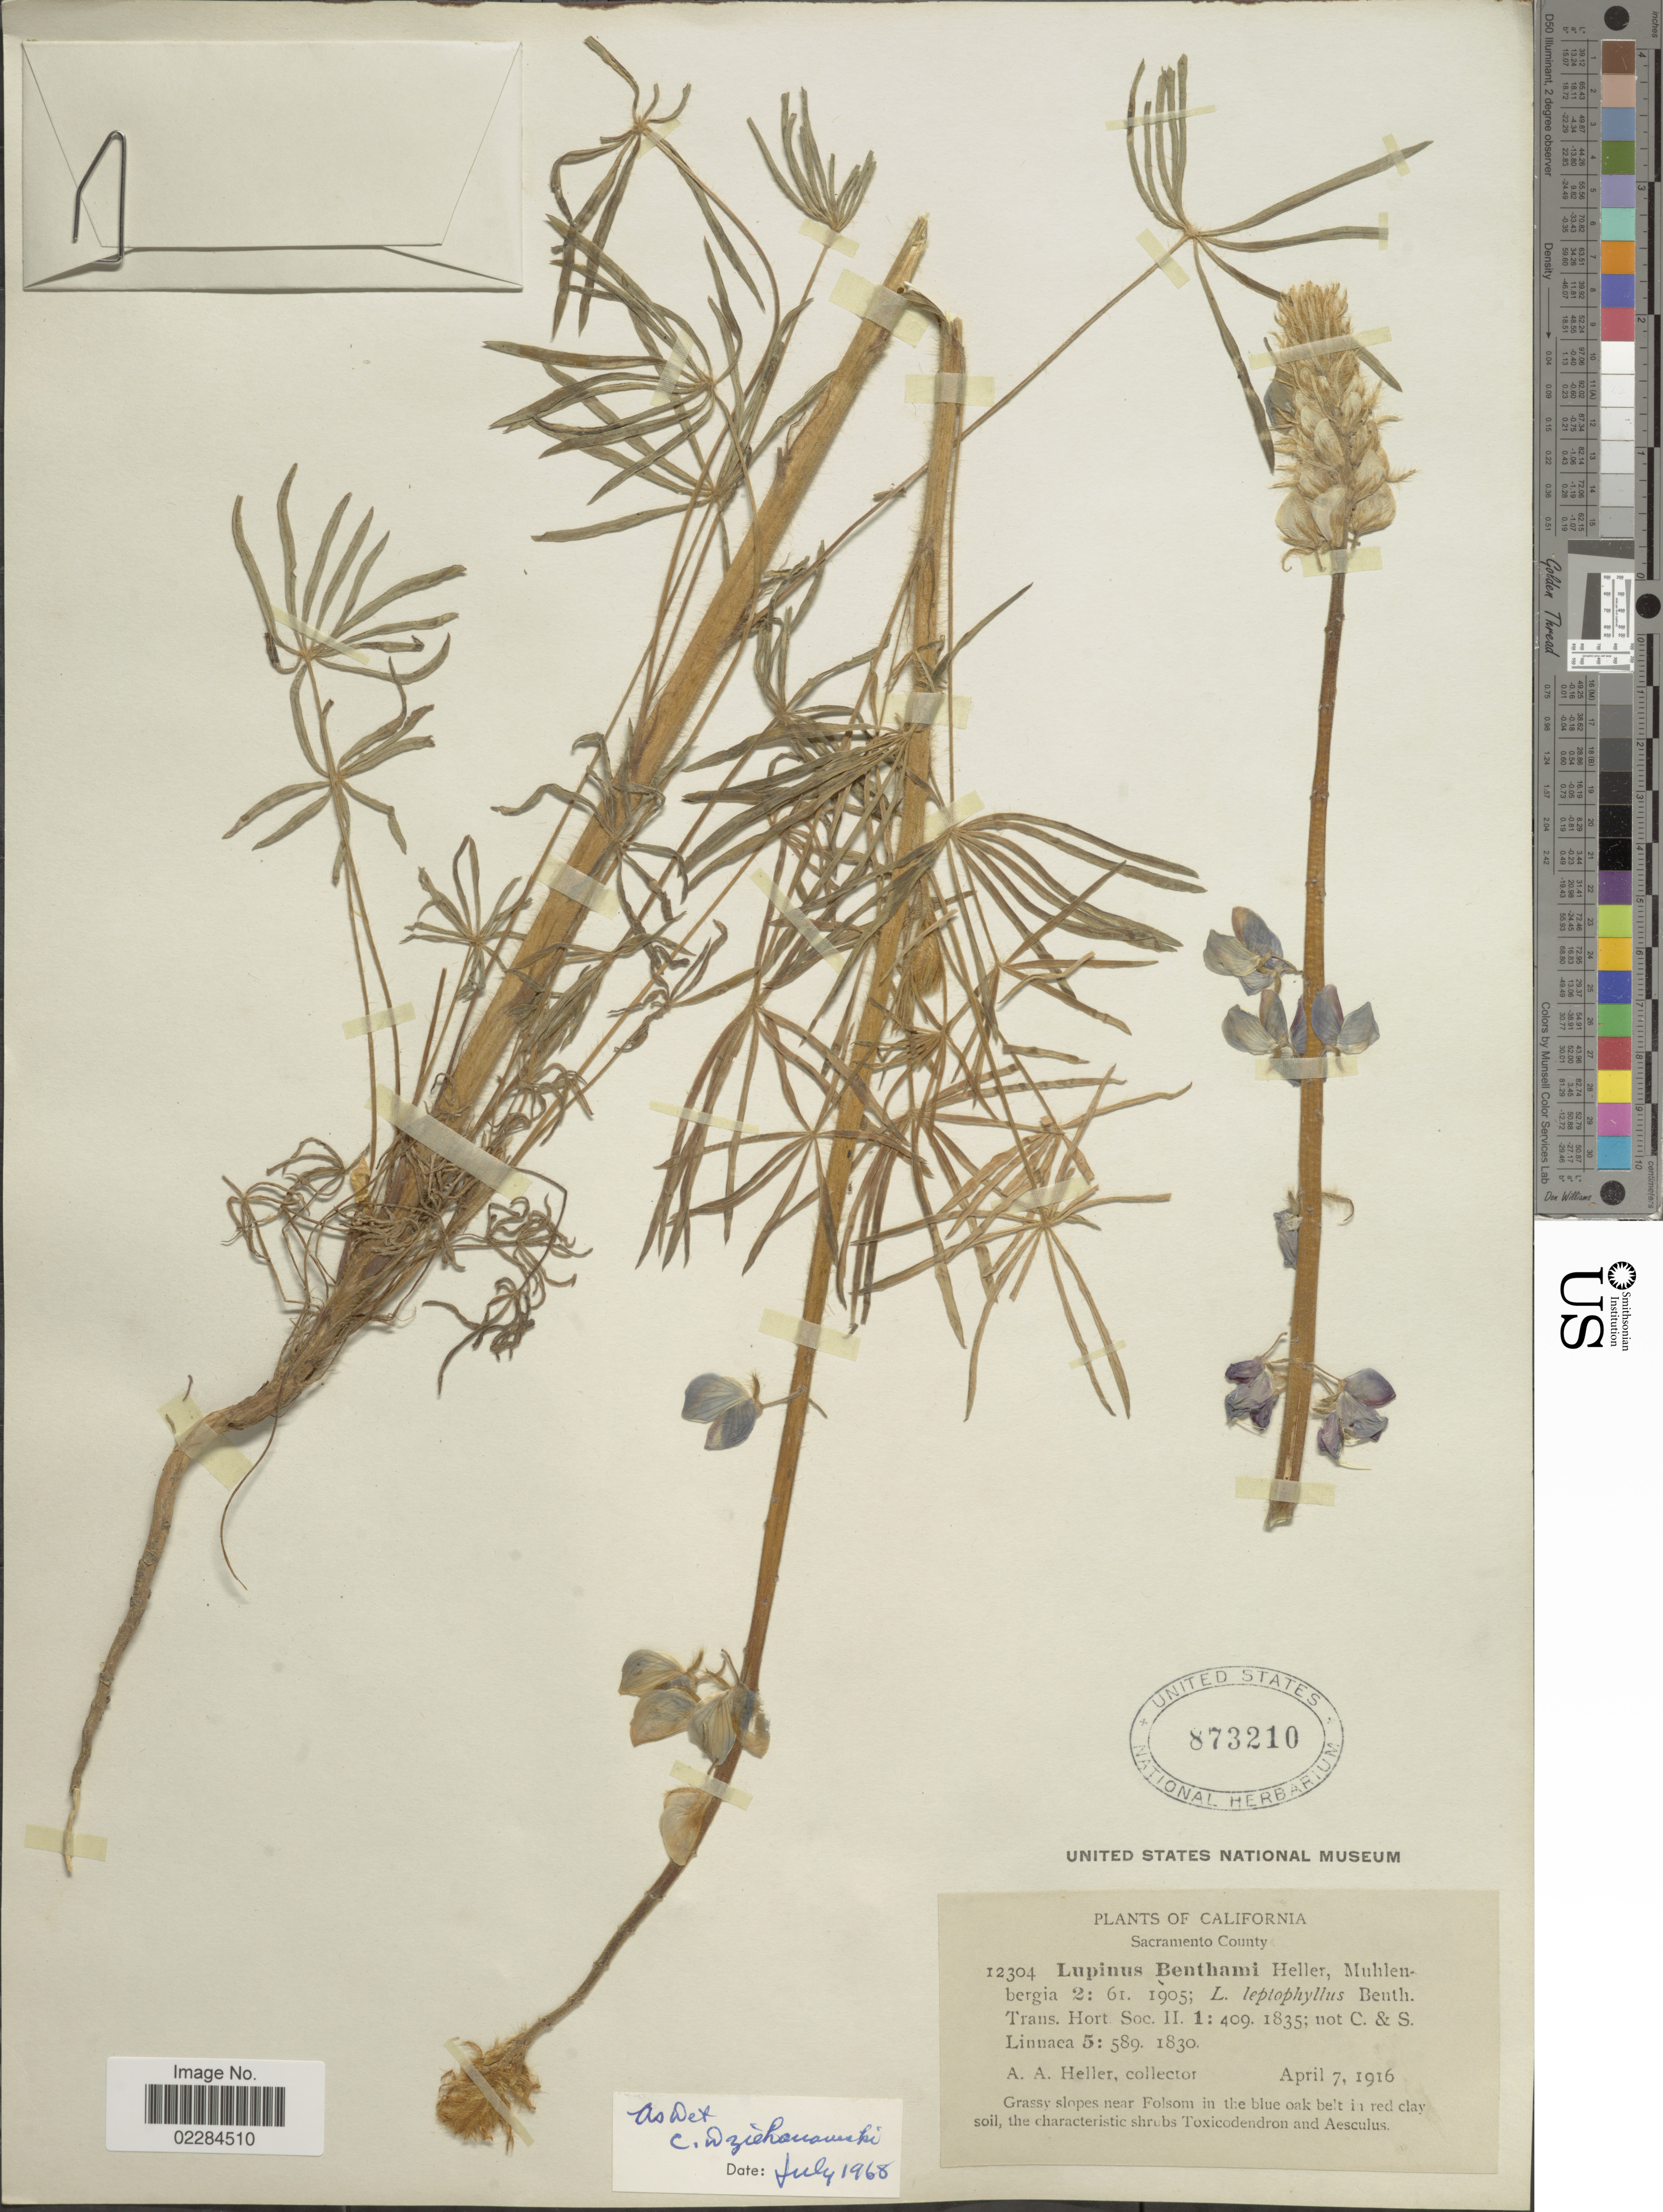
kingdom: Plantae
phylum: Tracheophyta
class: Magnoliopsida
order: Fabales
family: Fabaceae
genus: Lupinus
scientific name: Lupinus benthamii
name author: A. Heller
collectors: A. A. Heller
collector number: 12304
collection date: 1916-04-07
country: United States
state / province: California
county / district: Sacramento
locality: Sacramento County. Grassy slopes near Folsom in the blue oak belt in red clay soil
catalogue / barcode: US 873210